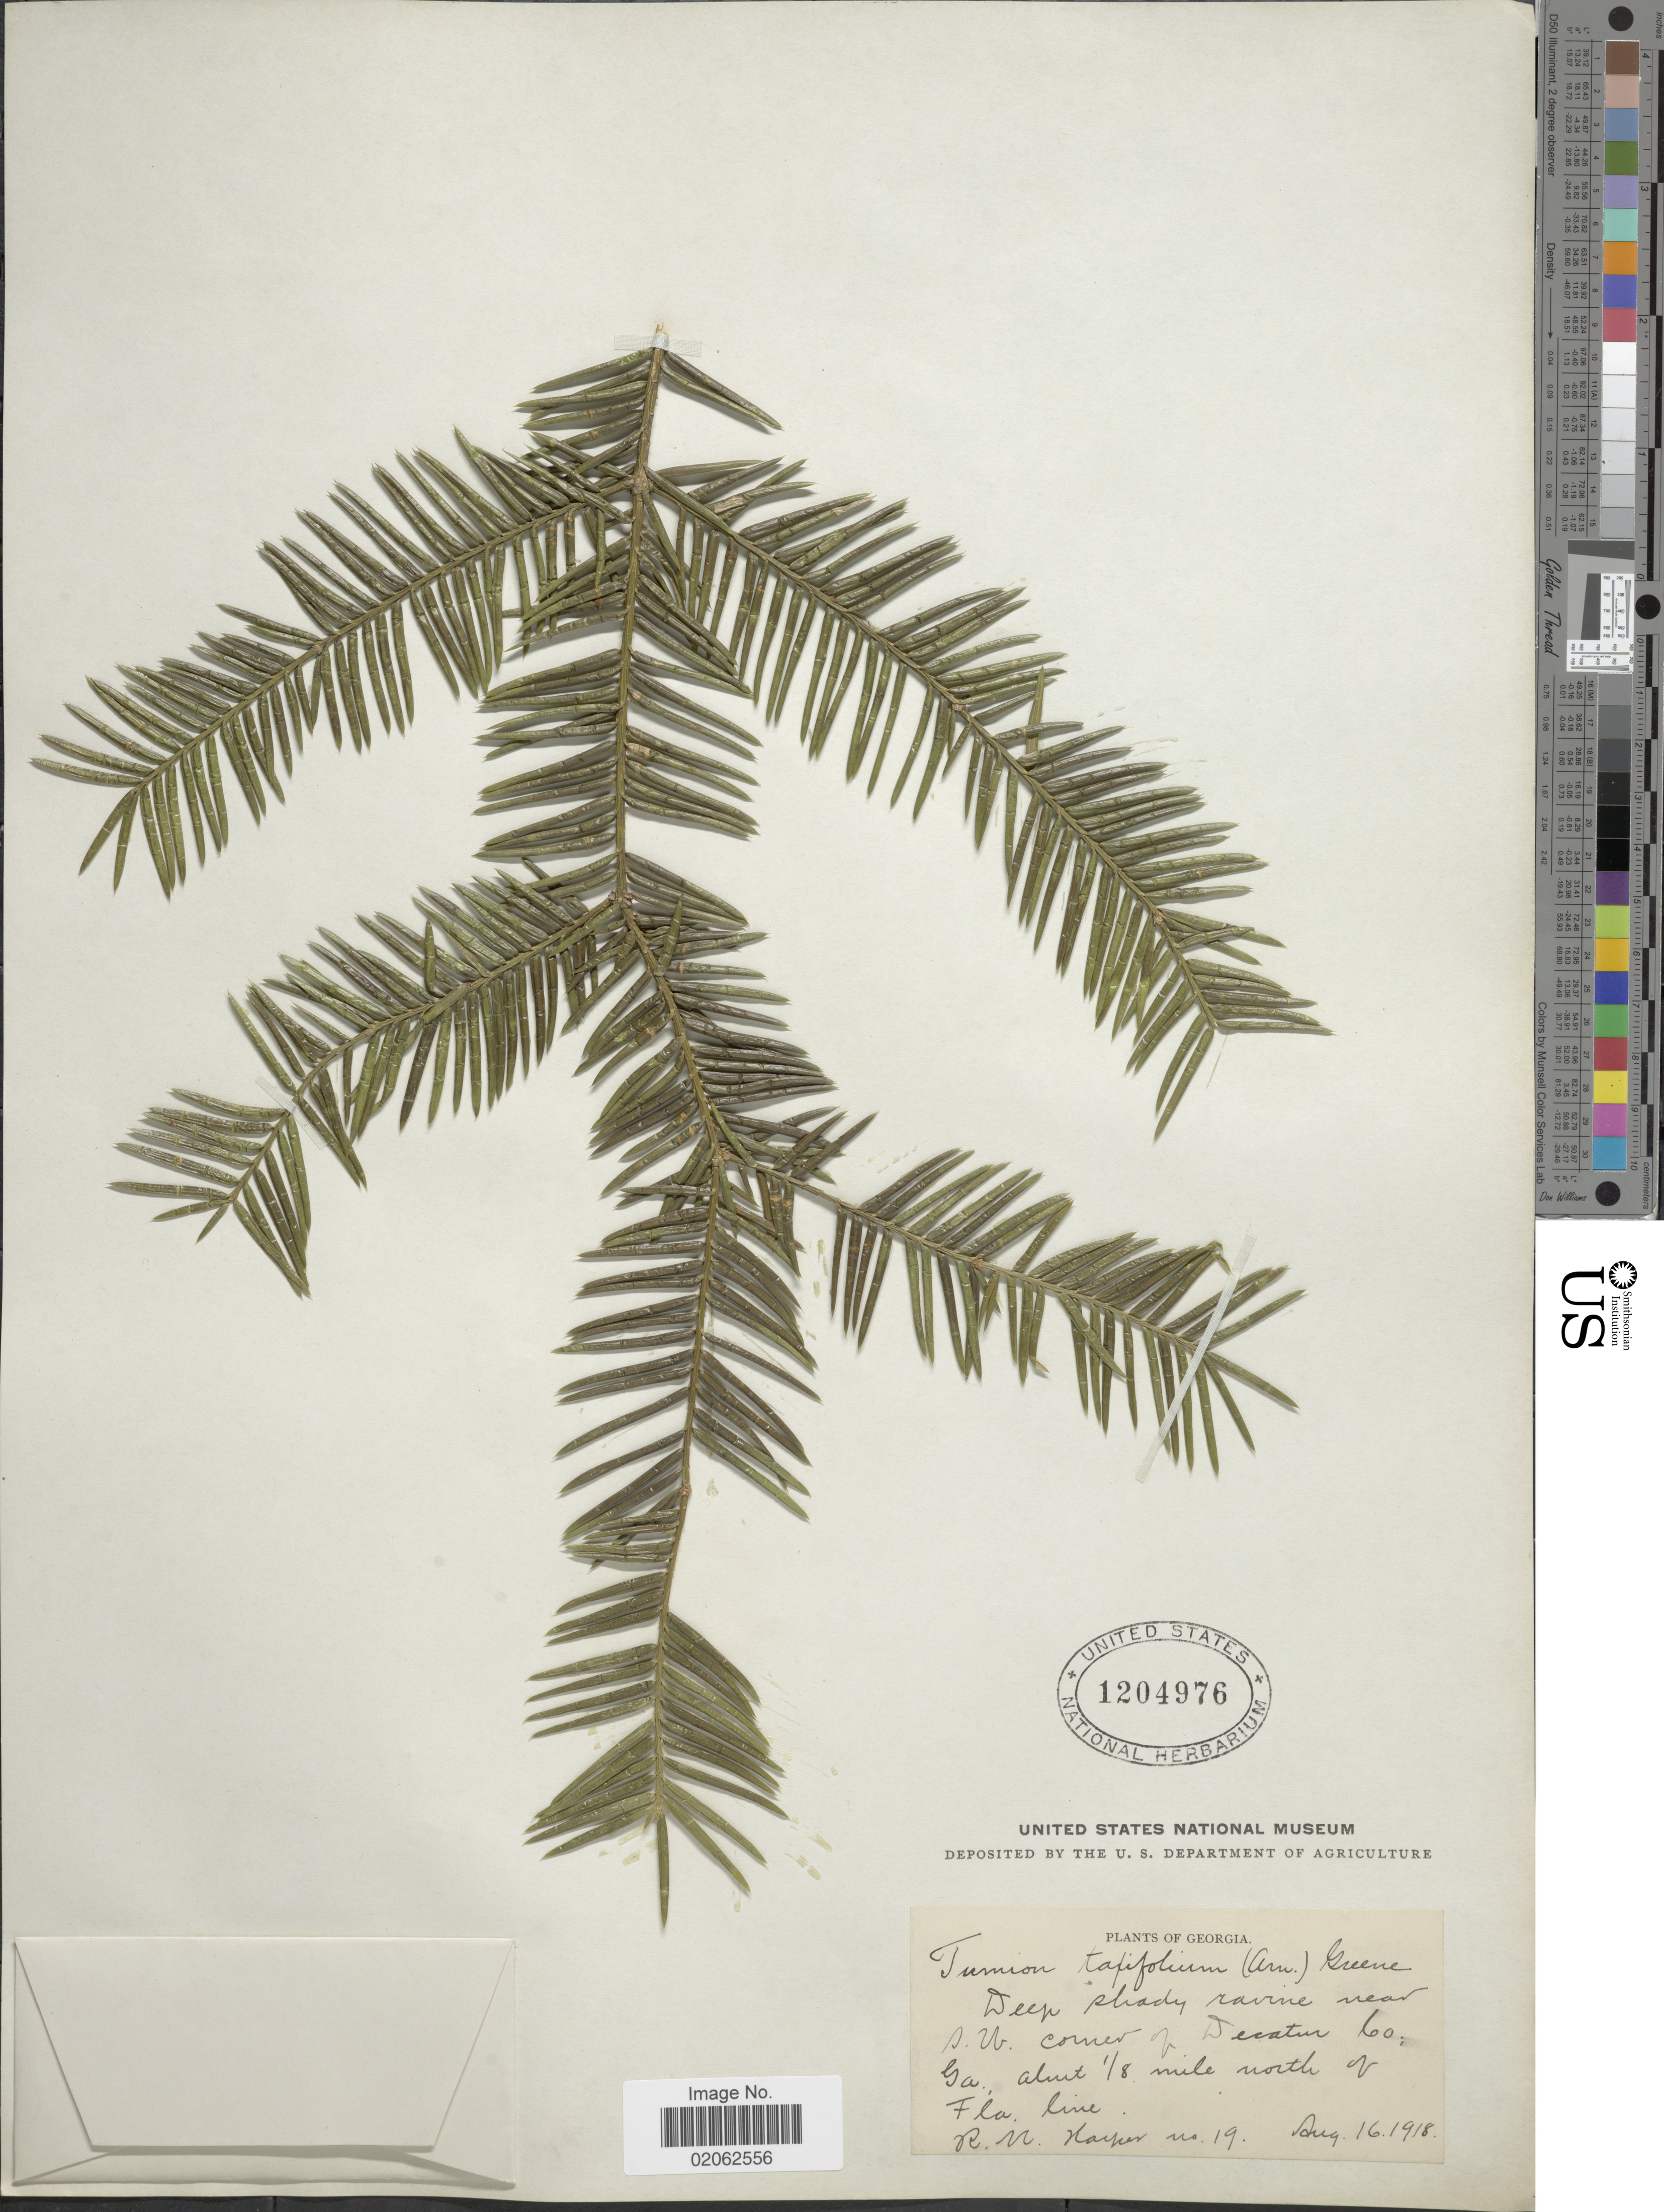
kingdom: Plantae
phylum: Tracheophyta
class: Pinopsida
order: Pinales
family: Taxaceae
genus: Torreya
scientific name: Torreya taxifolia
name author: Arn.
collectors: R. M. Harper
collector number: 19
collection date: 1918-08-16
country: United States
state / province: Georgia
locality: Deep shady ravine near S. W. corner of Decatur Co: Ga., about 1/8 mile north of Fla. line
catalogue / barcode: US 1204976